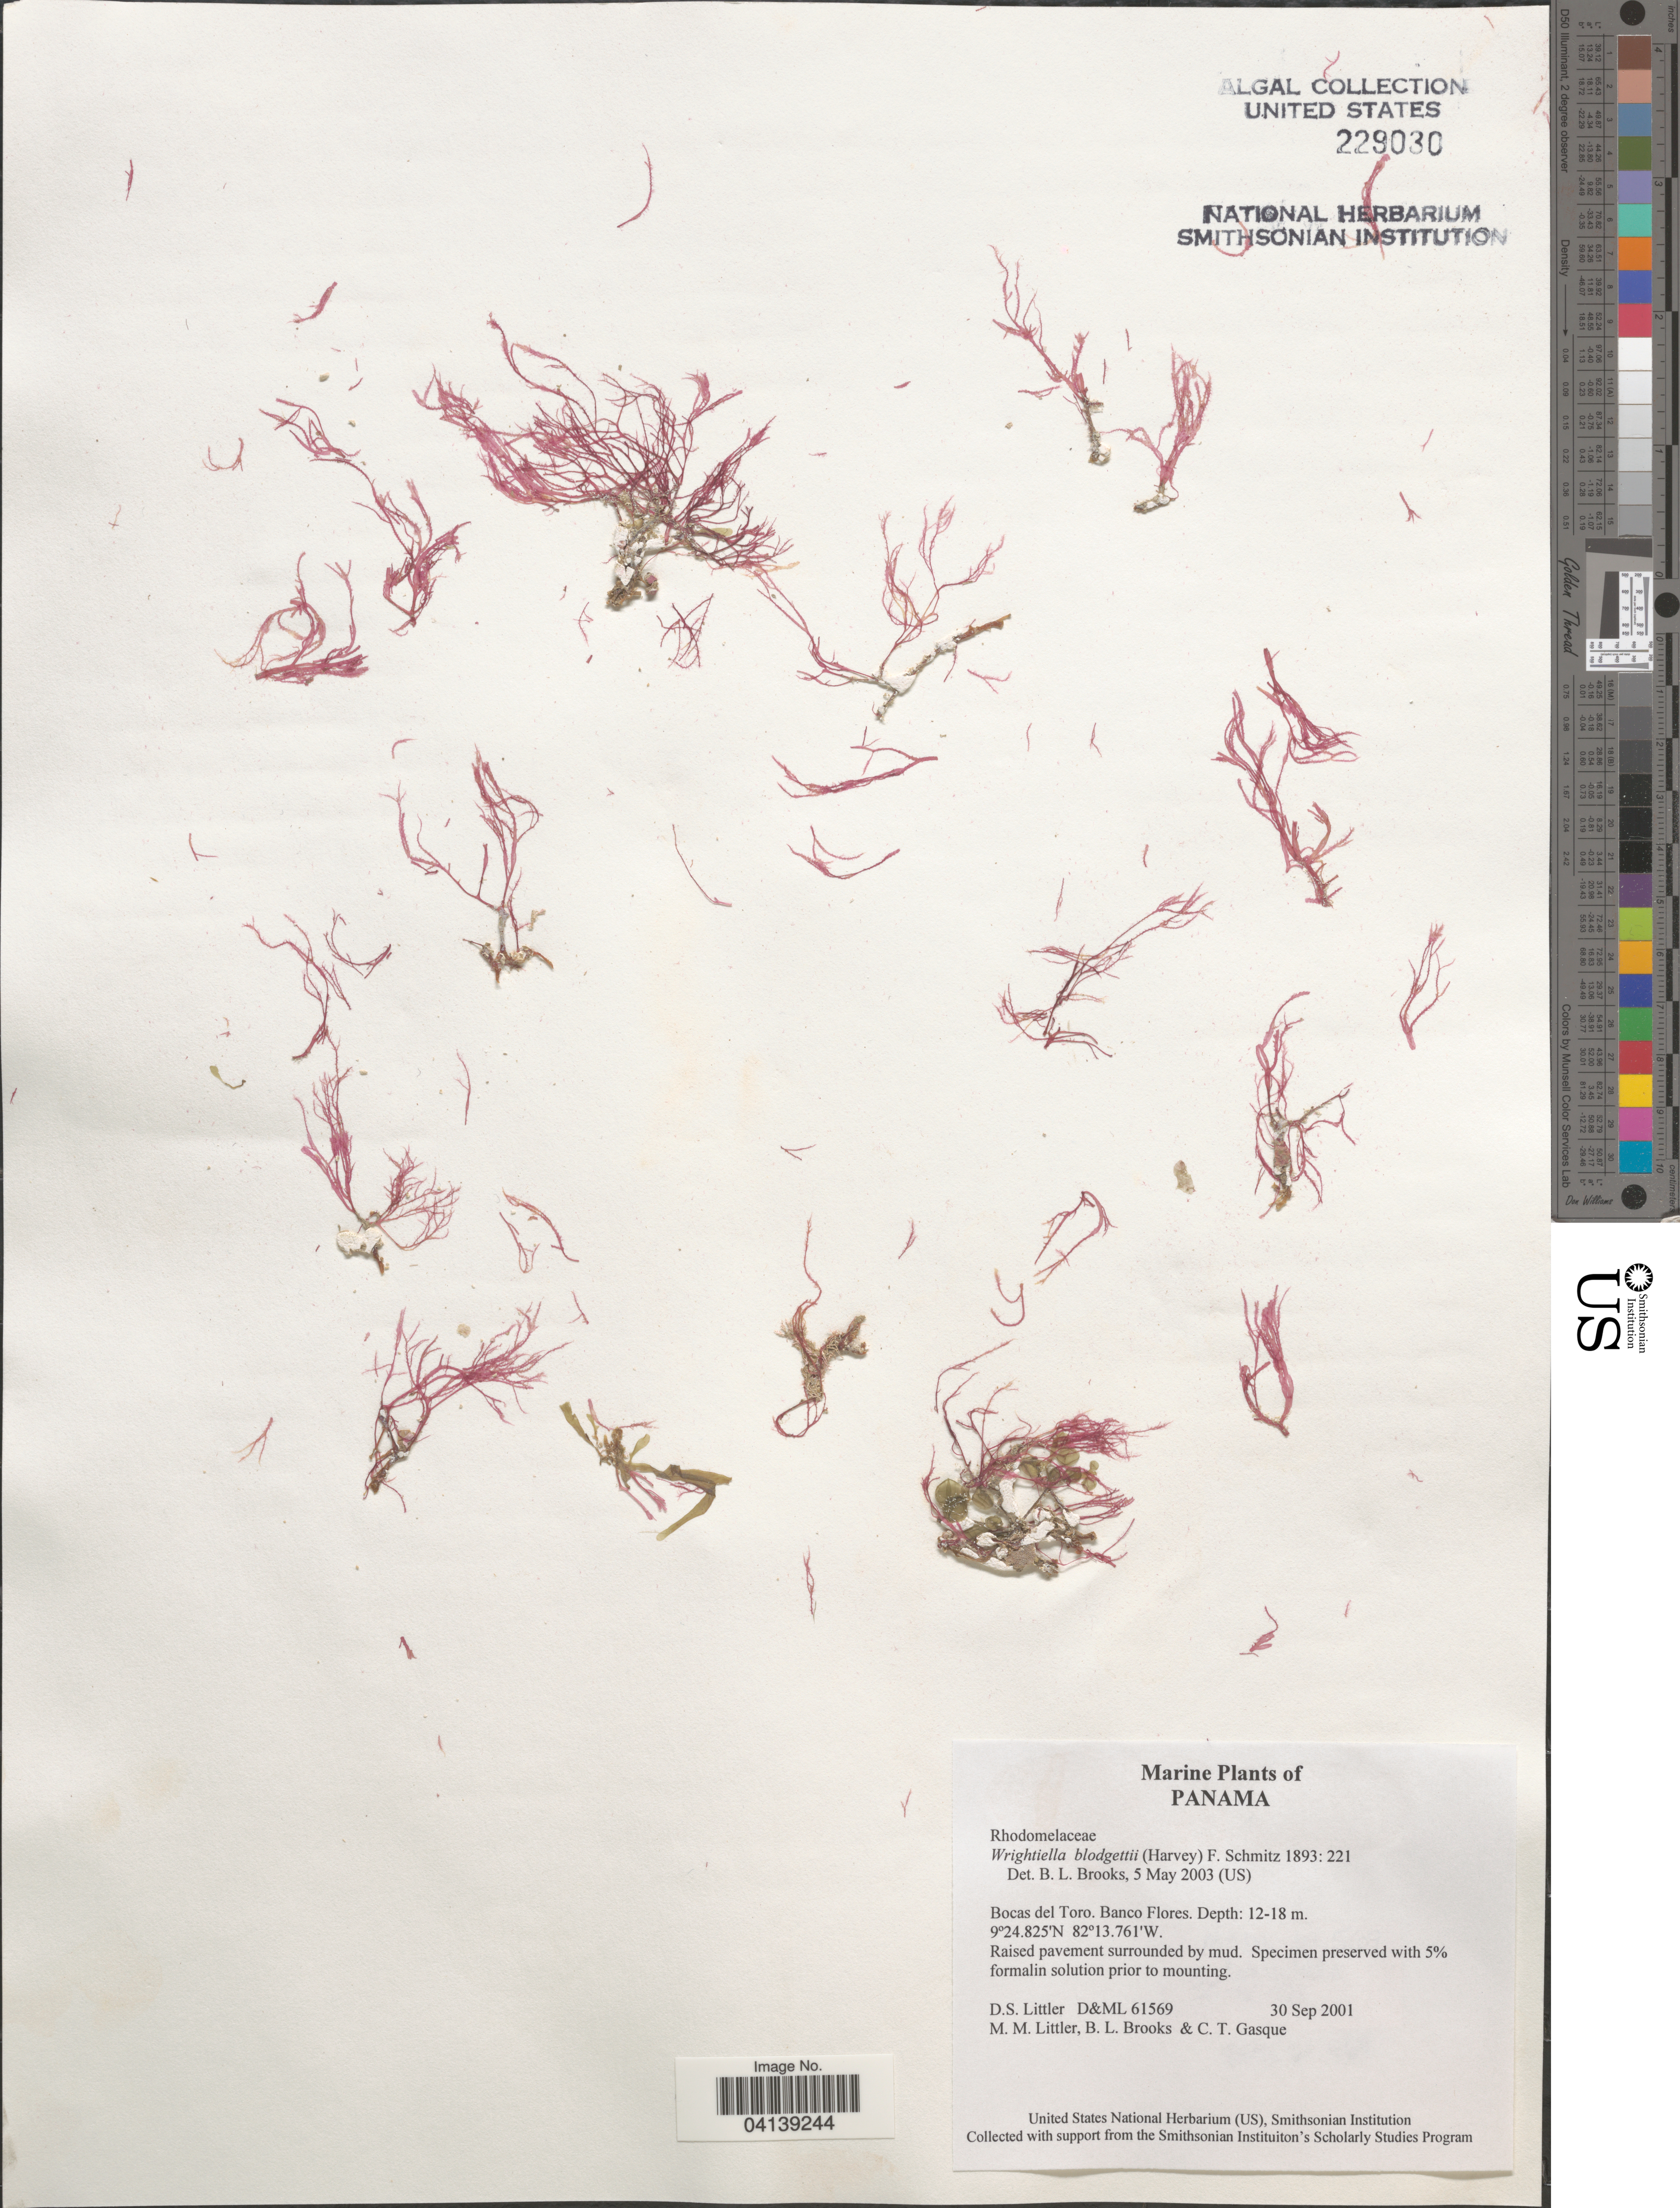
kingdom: Plantae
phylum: Rhodophyta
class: Florideophyceae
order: Ceramiales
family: Rhodomelaceae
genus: Wrightiella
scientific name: Wrightiella blodgettii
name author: (Harv.) F. Schmitz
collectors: D. S. Littler, B. Brooks & C. Gasque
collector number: D&ML61569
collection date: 2001-09-30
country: Panama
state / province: Bocas del Toro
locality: Banco Flores.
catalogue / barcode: US 229030